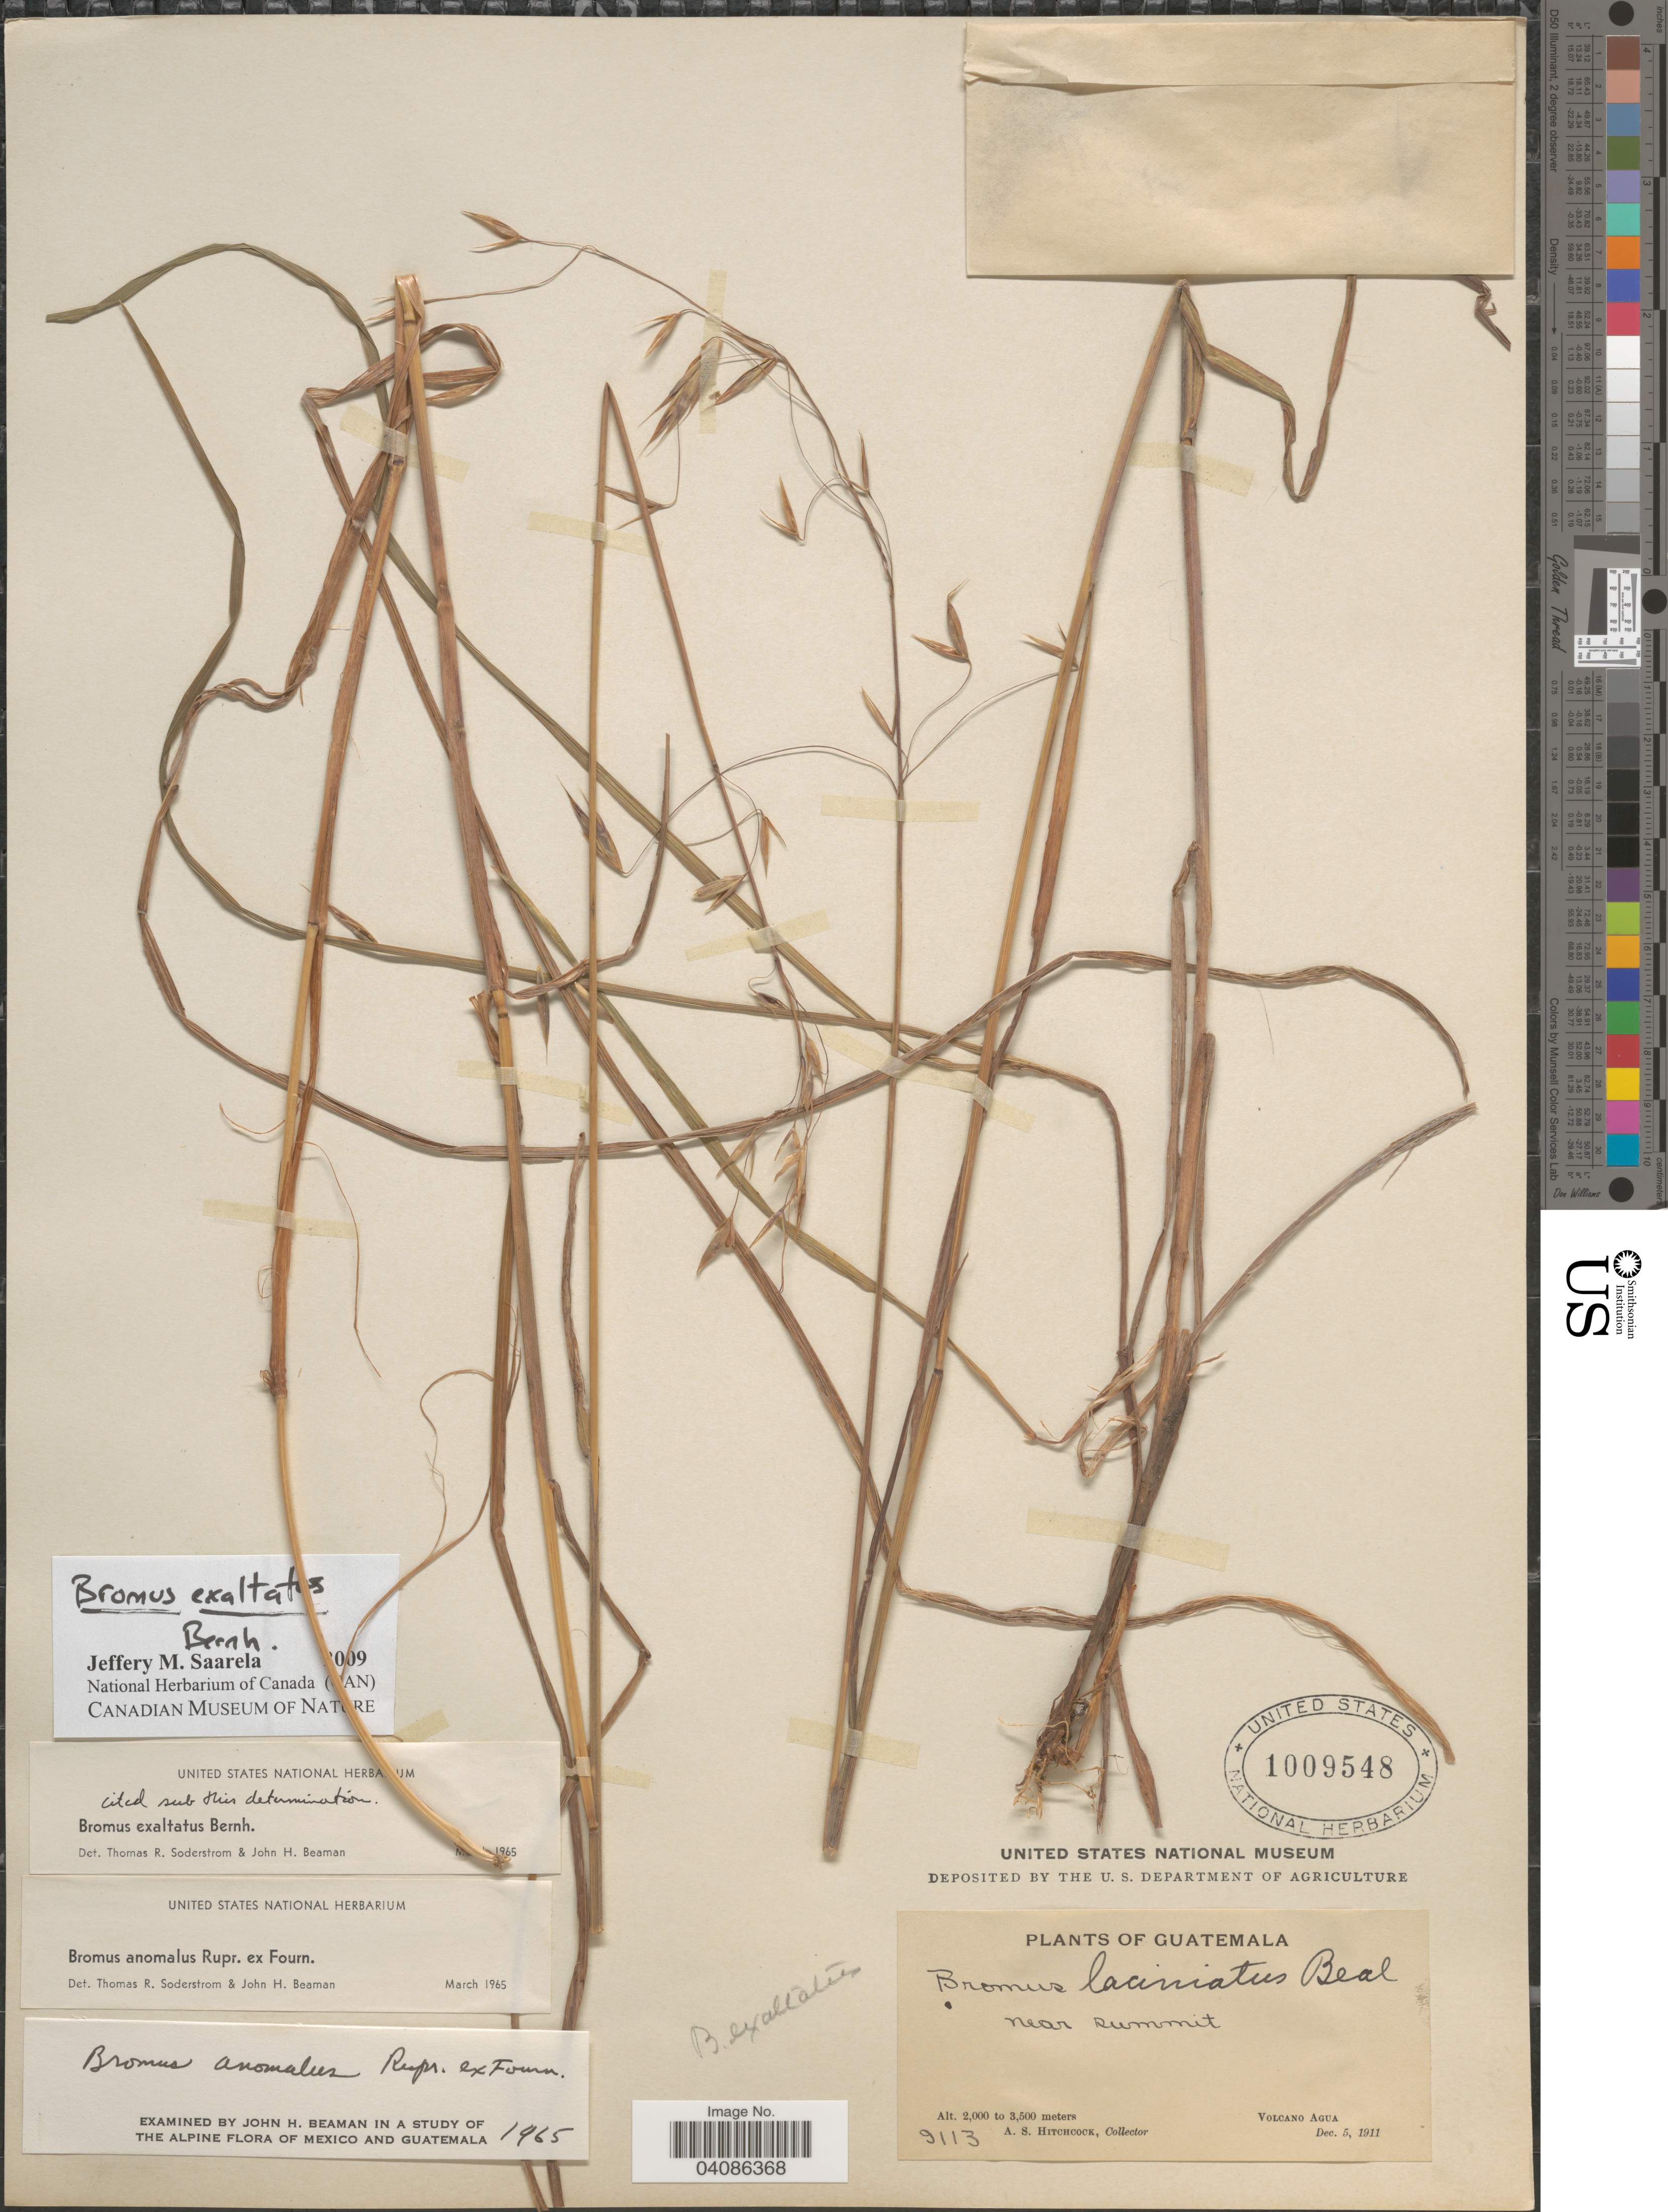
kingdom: Plantae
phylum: Tracheophyta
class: Liliopsida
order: Poales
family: Poaceae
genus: Bromus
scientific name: Bromus exaltatus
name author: Bernhardi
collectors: A. S. Hitchcock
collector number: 9113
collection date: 1911-12-05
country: Guatemala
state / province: Guatemala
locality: Near summit. Volcano Agua.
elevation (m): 2000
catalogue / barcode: US 1009548